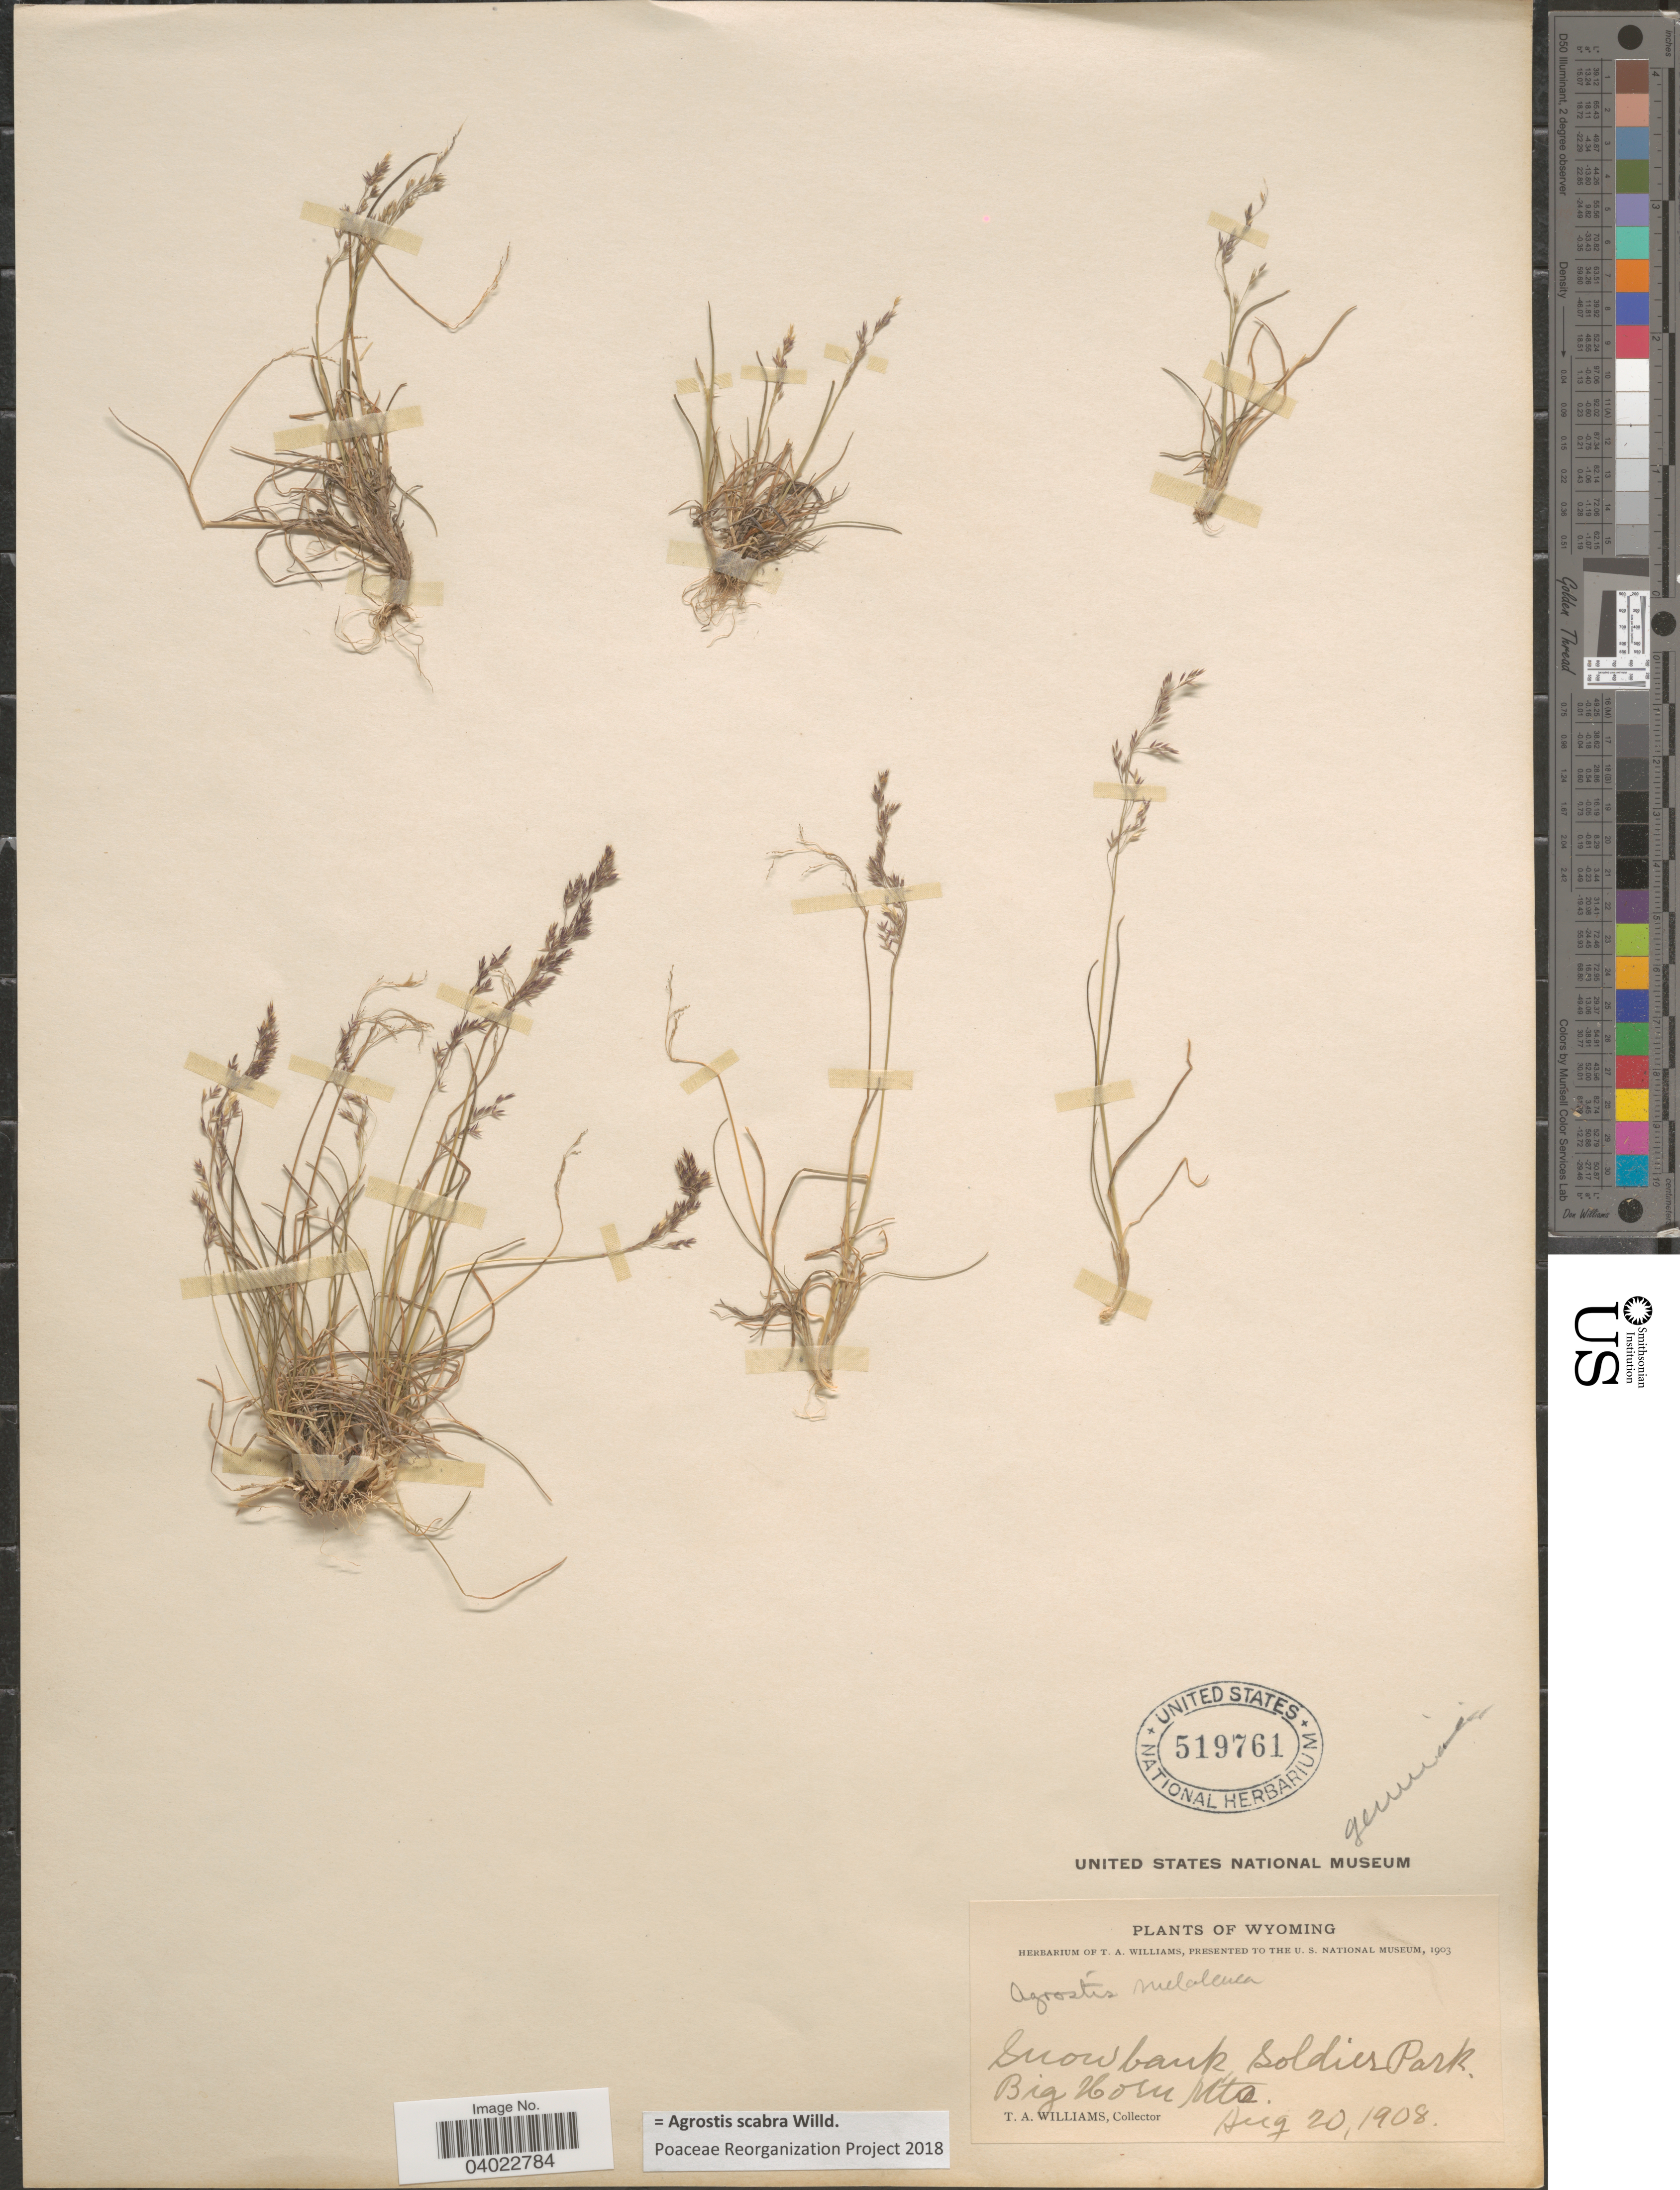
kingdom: Plantae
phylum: Tracheophyta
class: Liliopsida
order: Poales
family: Poaceae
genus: Agrostis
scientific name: Agrostis scabra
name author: Willd.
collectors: T. Williams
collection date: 1908-08-20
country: United States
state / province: Wyoming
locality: Snow bank, Soldier Park, Big Horn Mts.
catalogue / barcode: US 519761